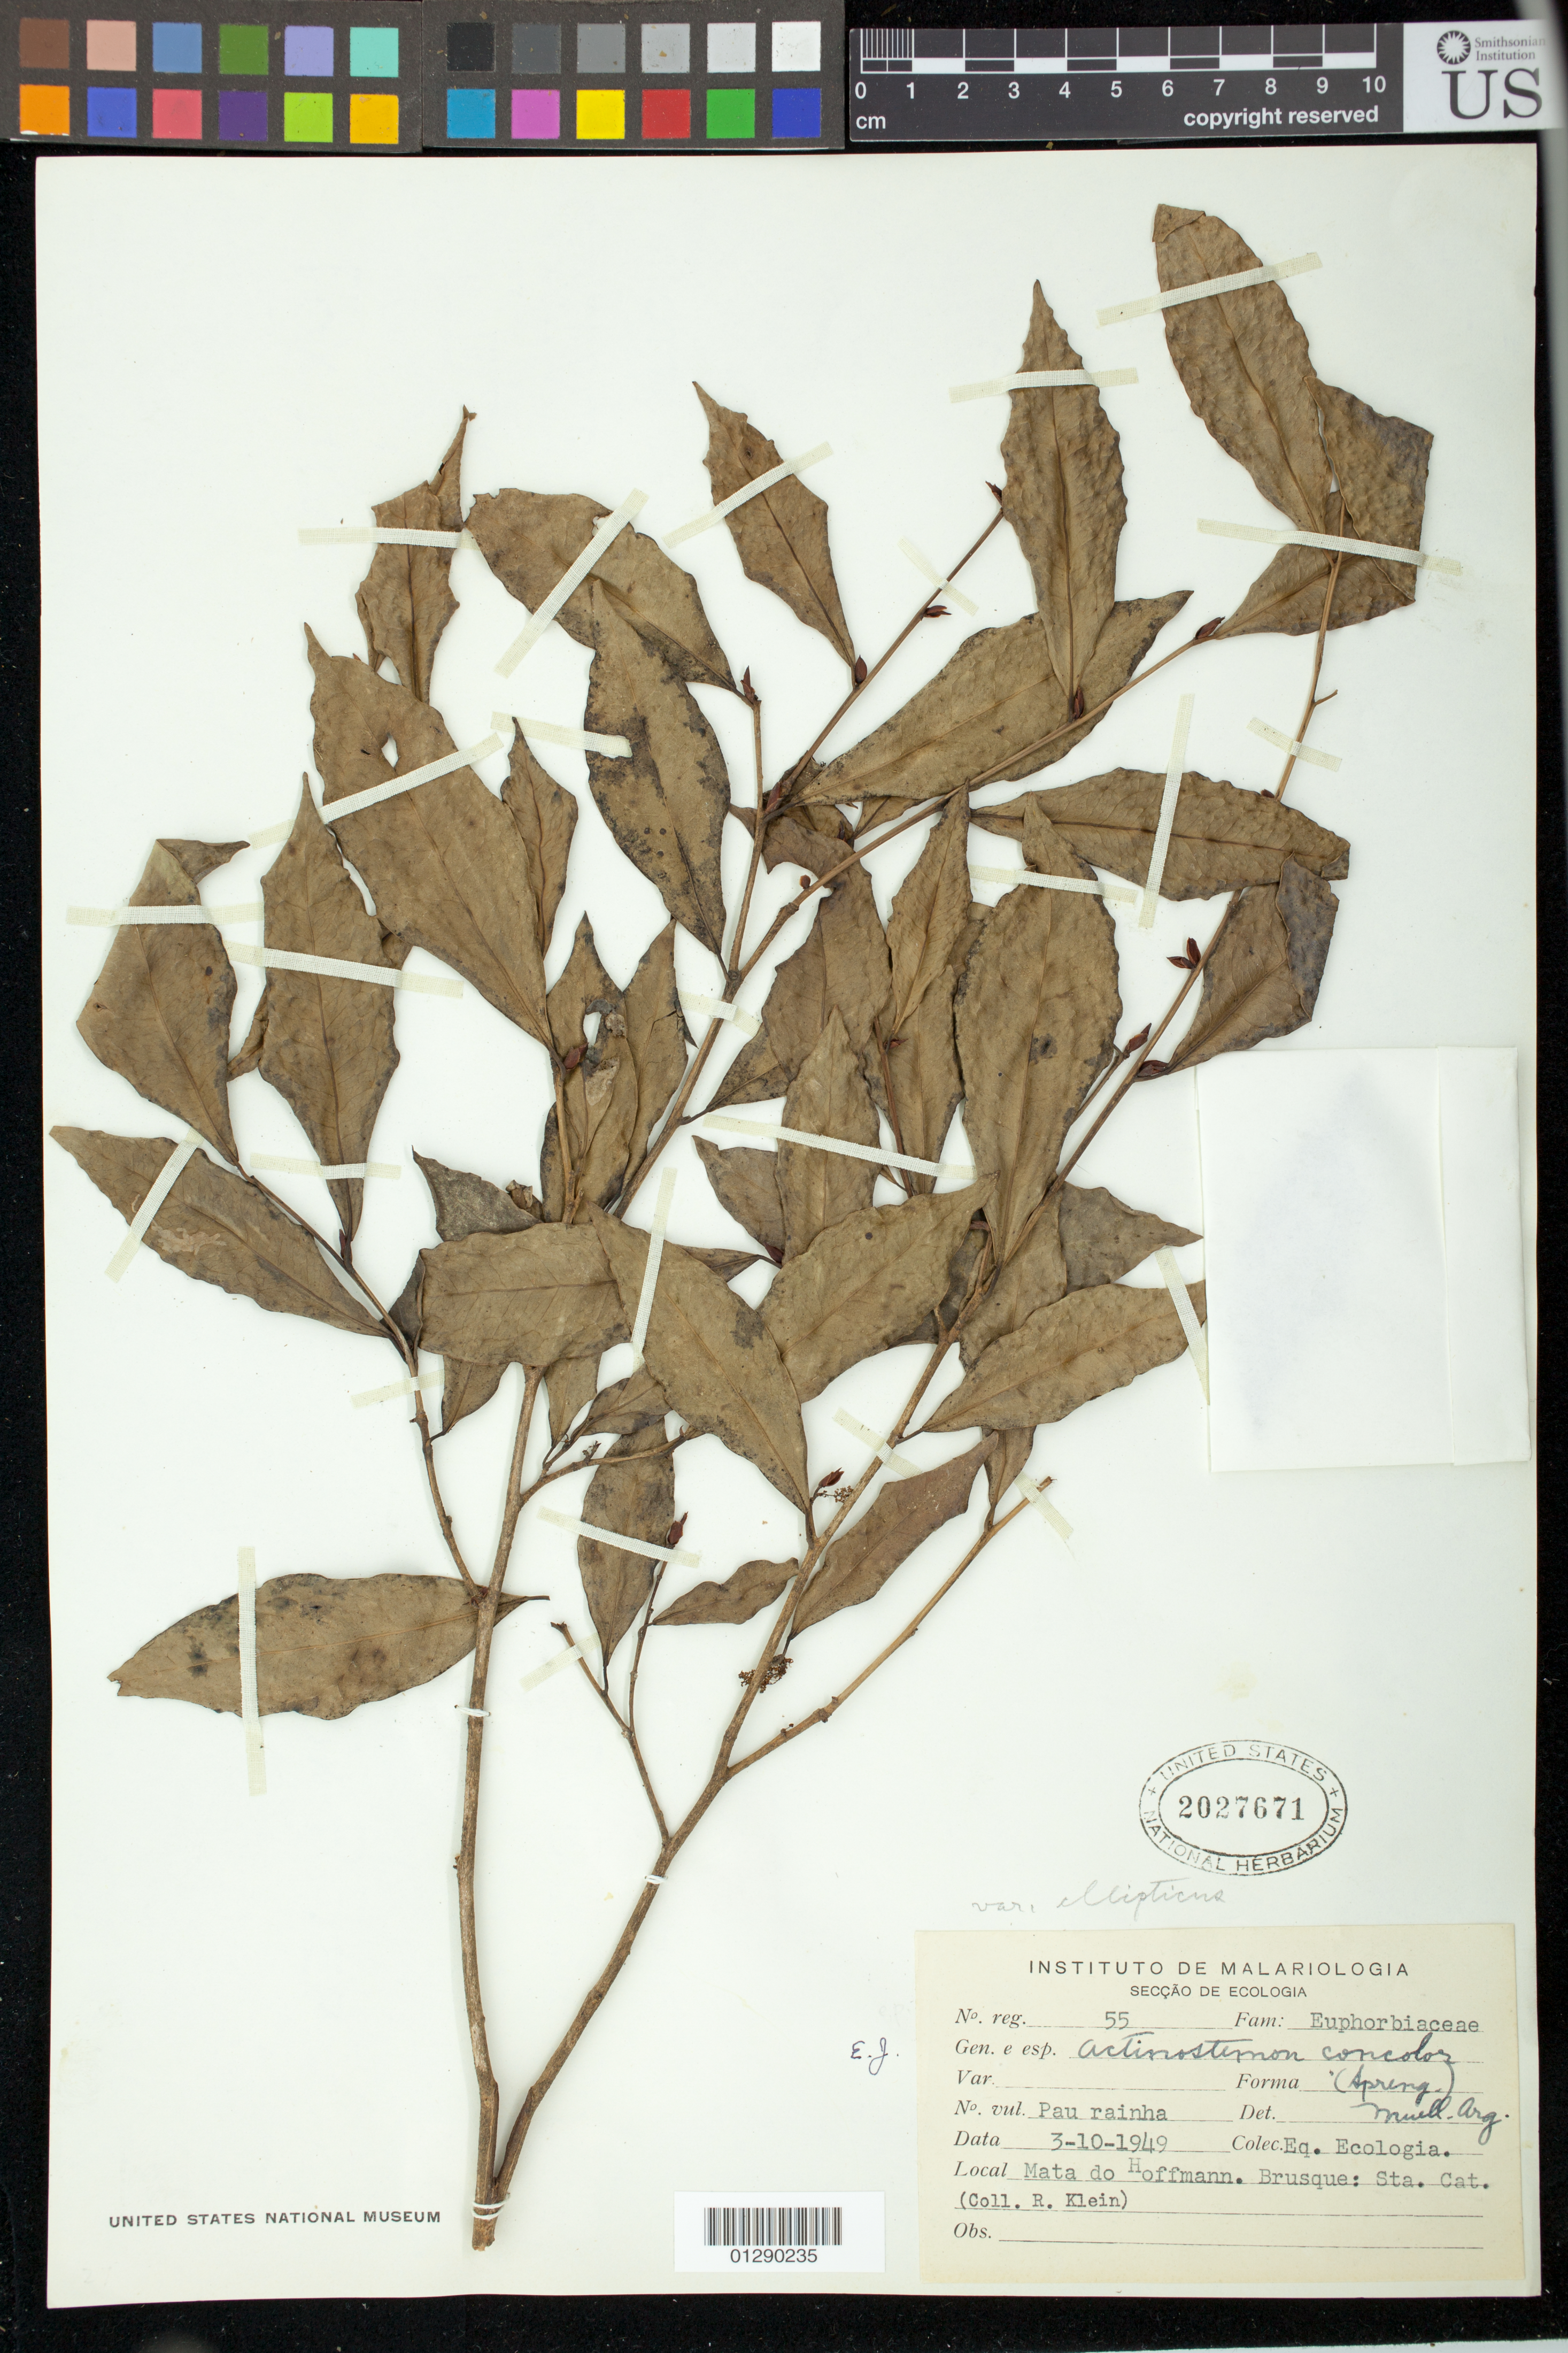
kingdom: Plantae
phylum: Tracheophyta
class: Magnoliopsida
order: Malpighiales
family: Euphorbiaceae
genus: Actinostemon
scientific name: Actinostemon concolor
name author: (Spreng.) Müll. Arg.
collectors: R. Klein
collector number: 55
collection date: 1949-10-03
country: Brazil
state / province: Santa Catarina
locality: Mata do Hoffmann [Hoffmann Forest]. Brusque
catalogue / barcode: US 2027671